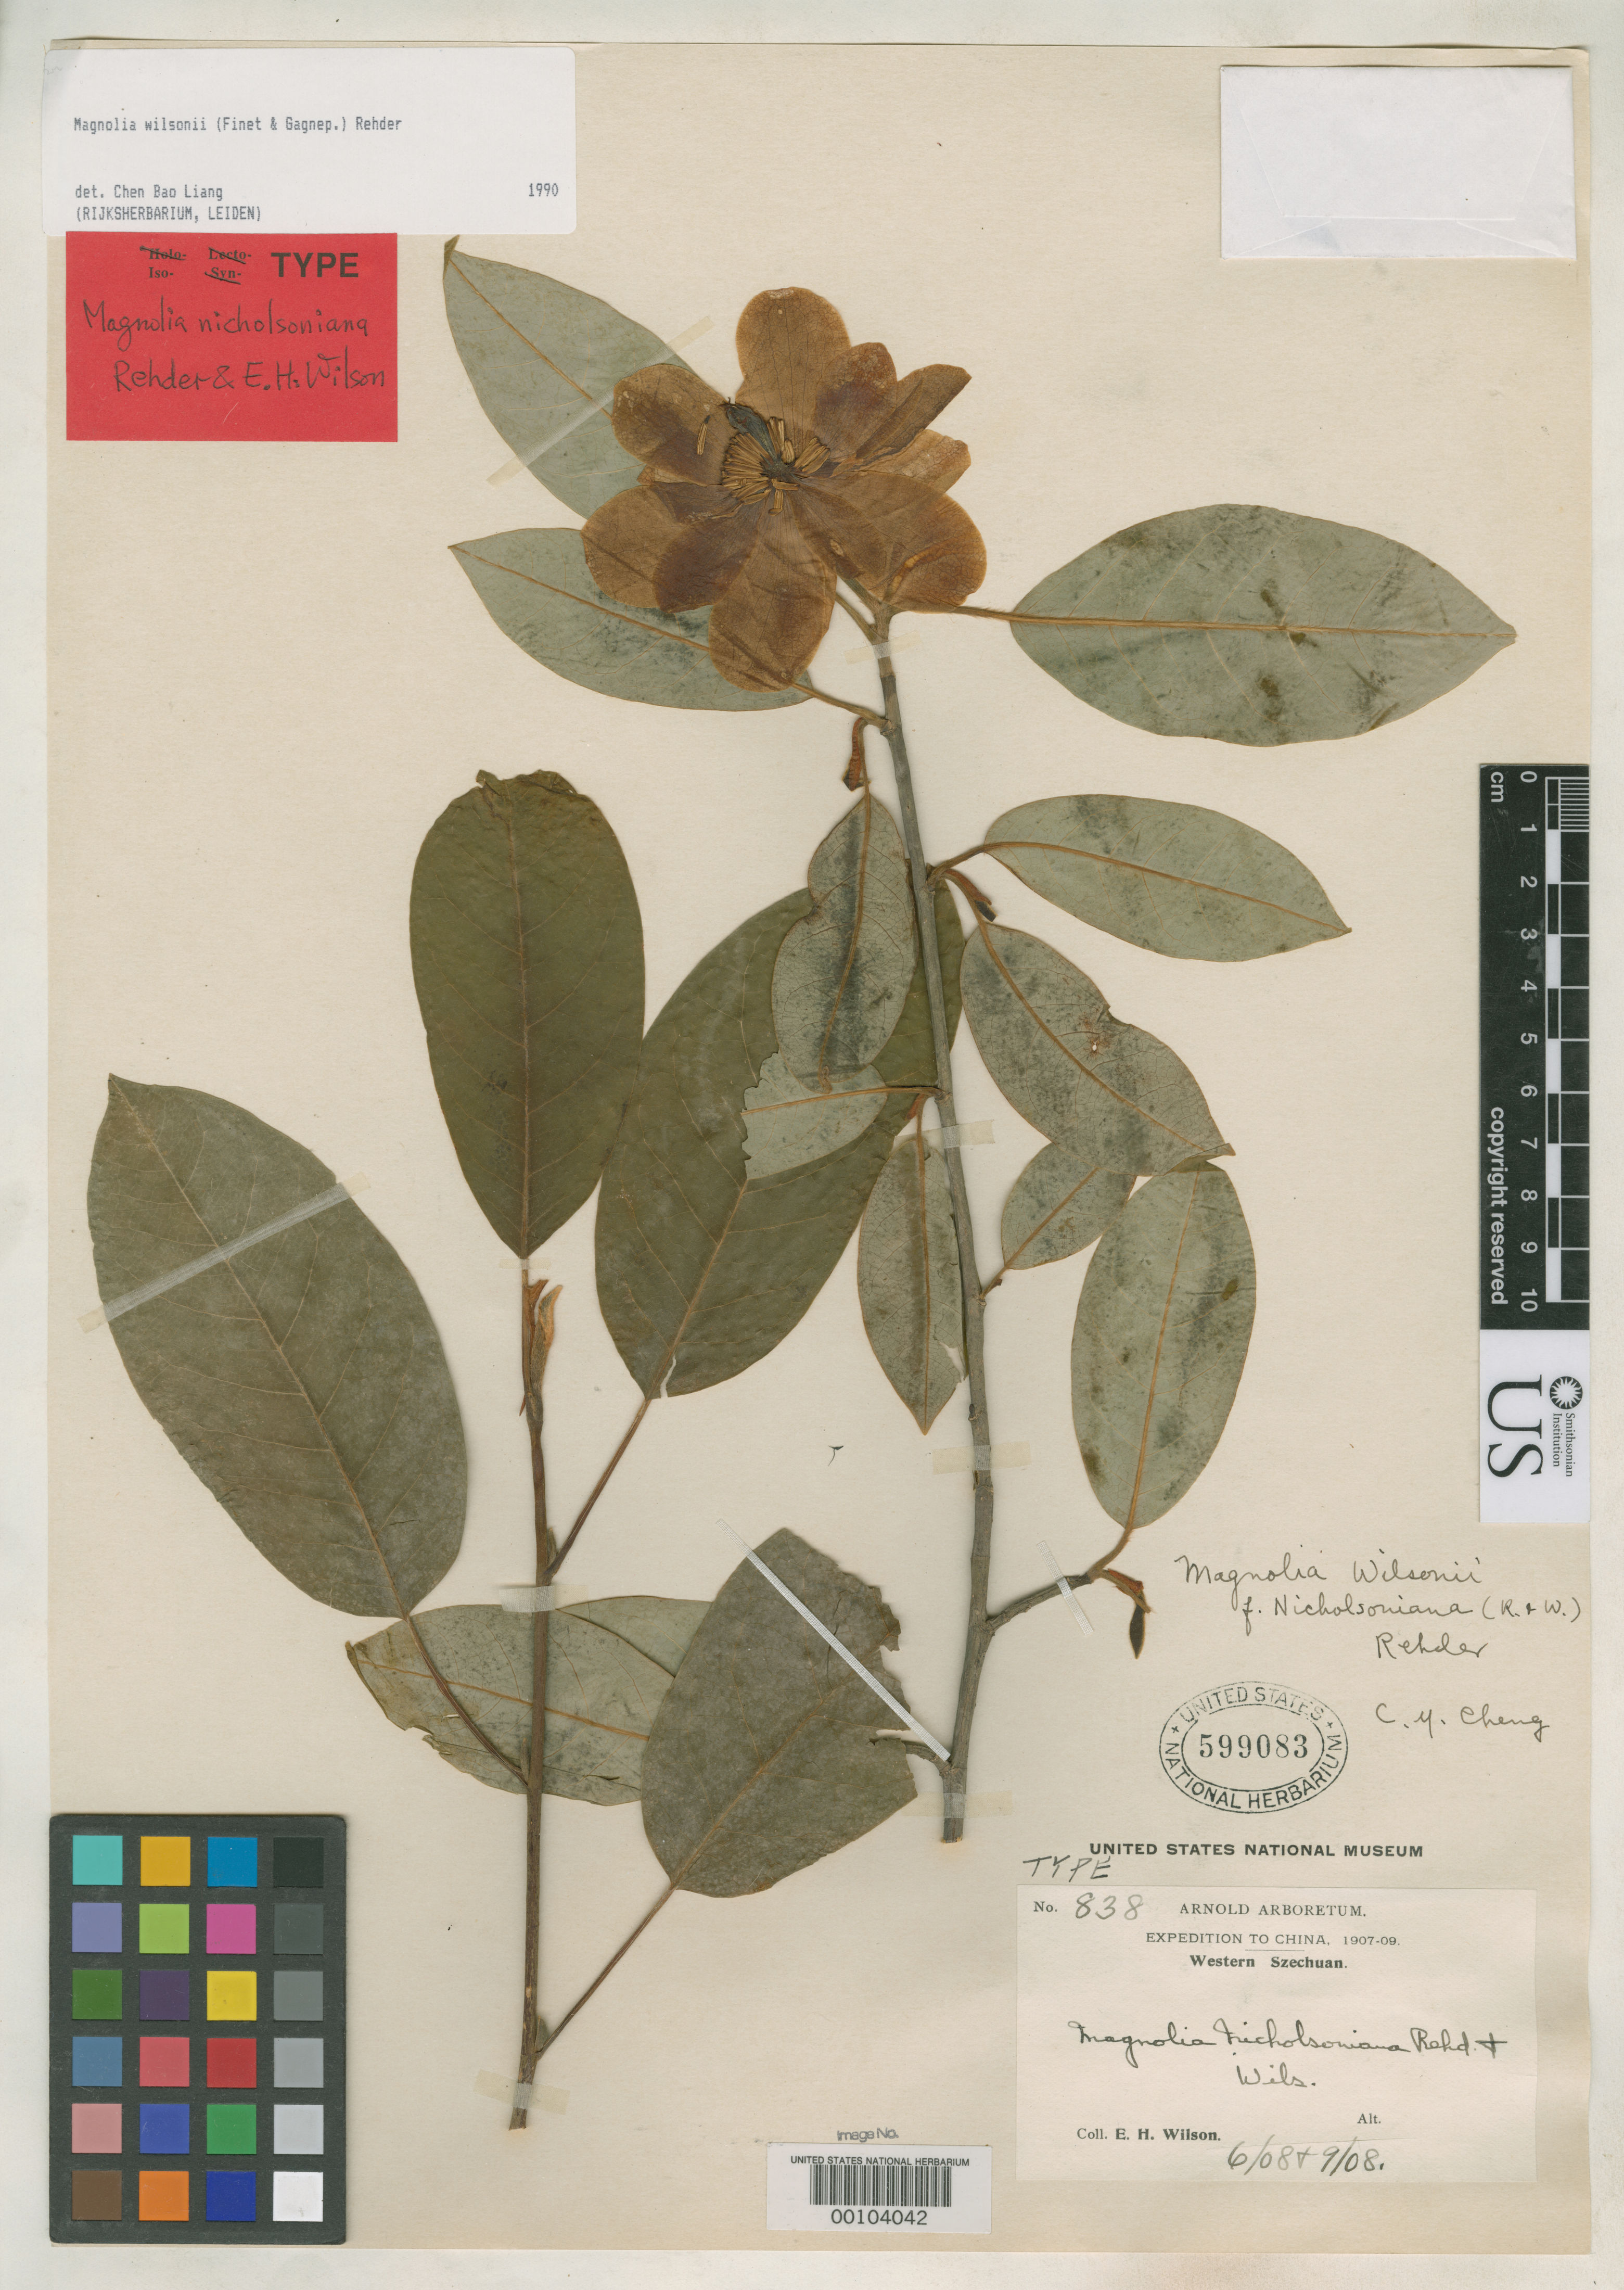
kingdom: Plantae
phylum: Tracheophyta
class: Magnoliopsida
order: Magnoliales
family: Magnoliaceae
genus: Magnolia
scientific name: Magnolia nicholsoniana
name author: Rehder & E.H. Wilson in Sarg.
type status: Isotype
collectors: E. H. Wilson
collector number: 838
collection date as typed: Jun 1908 to -- Sep 1908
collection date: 1908-06/1908-09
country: China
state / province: Sichuan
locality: Wa-shan.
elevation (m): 2300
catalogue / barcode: US 599083